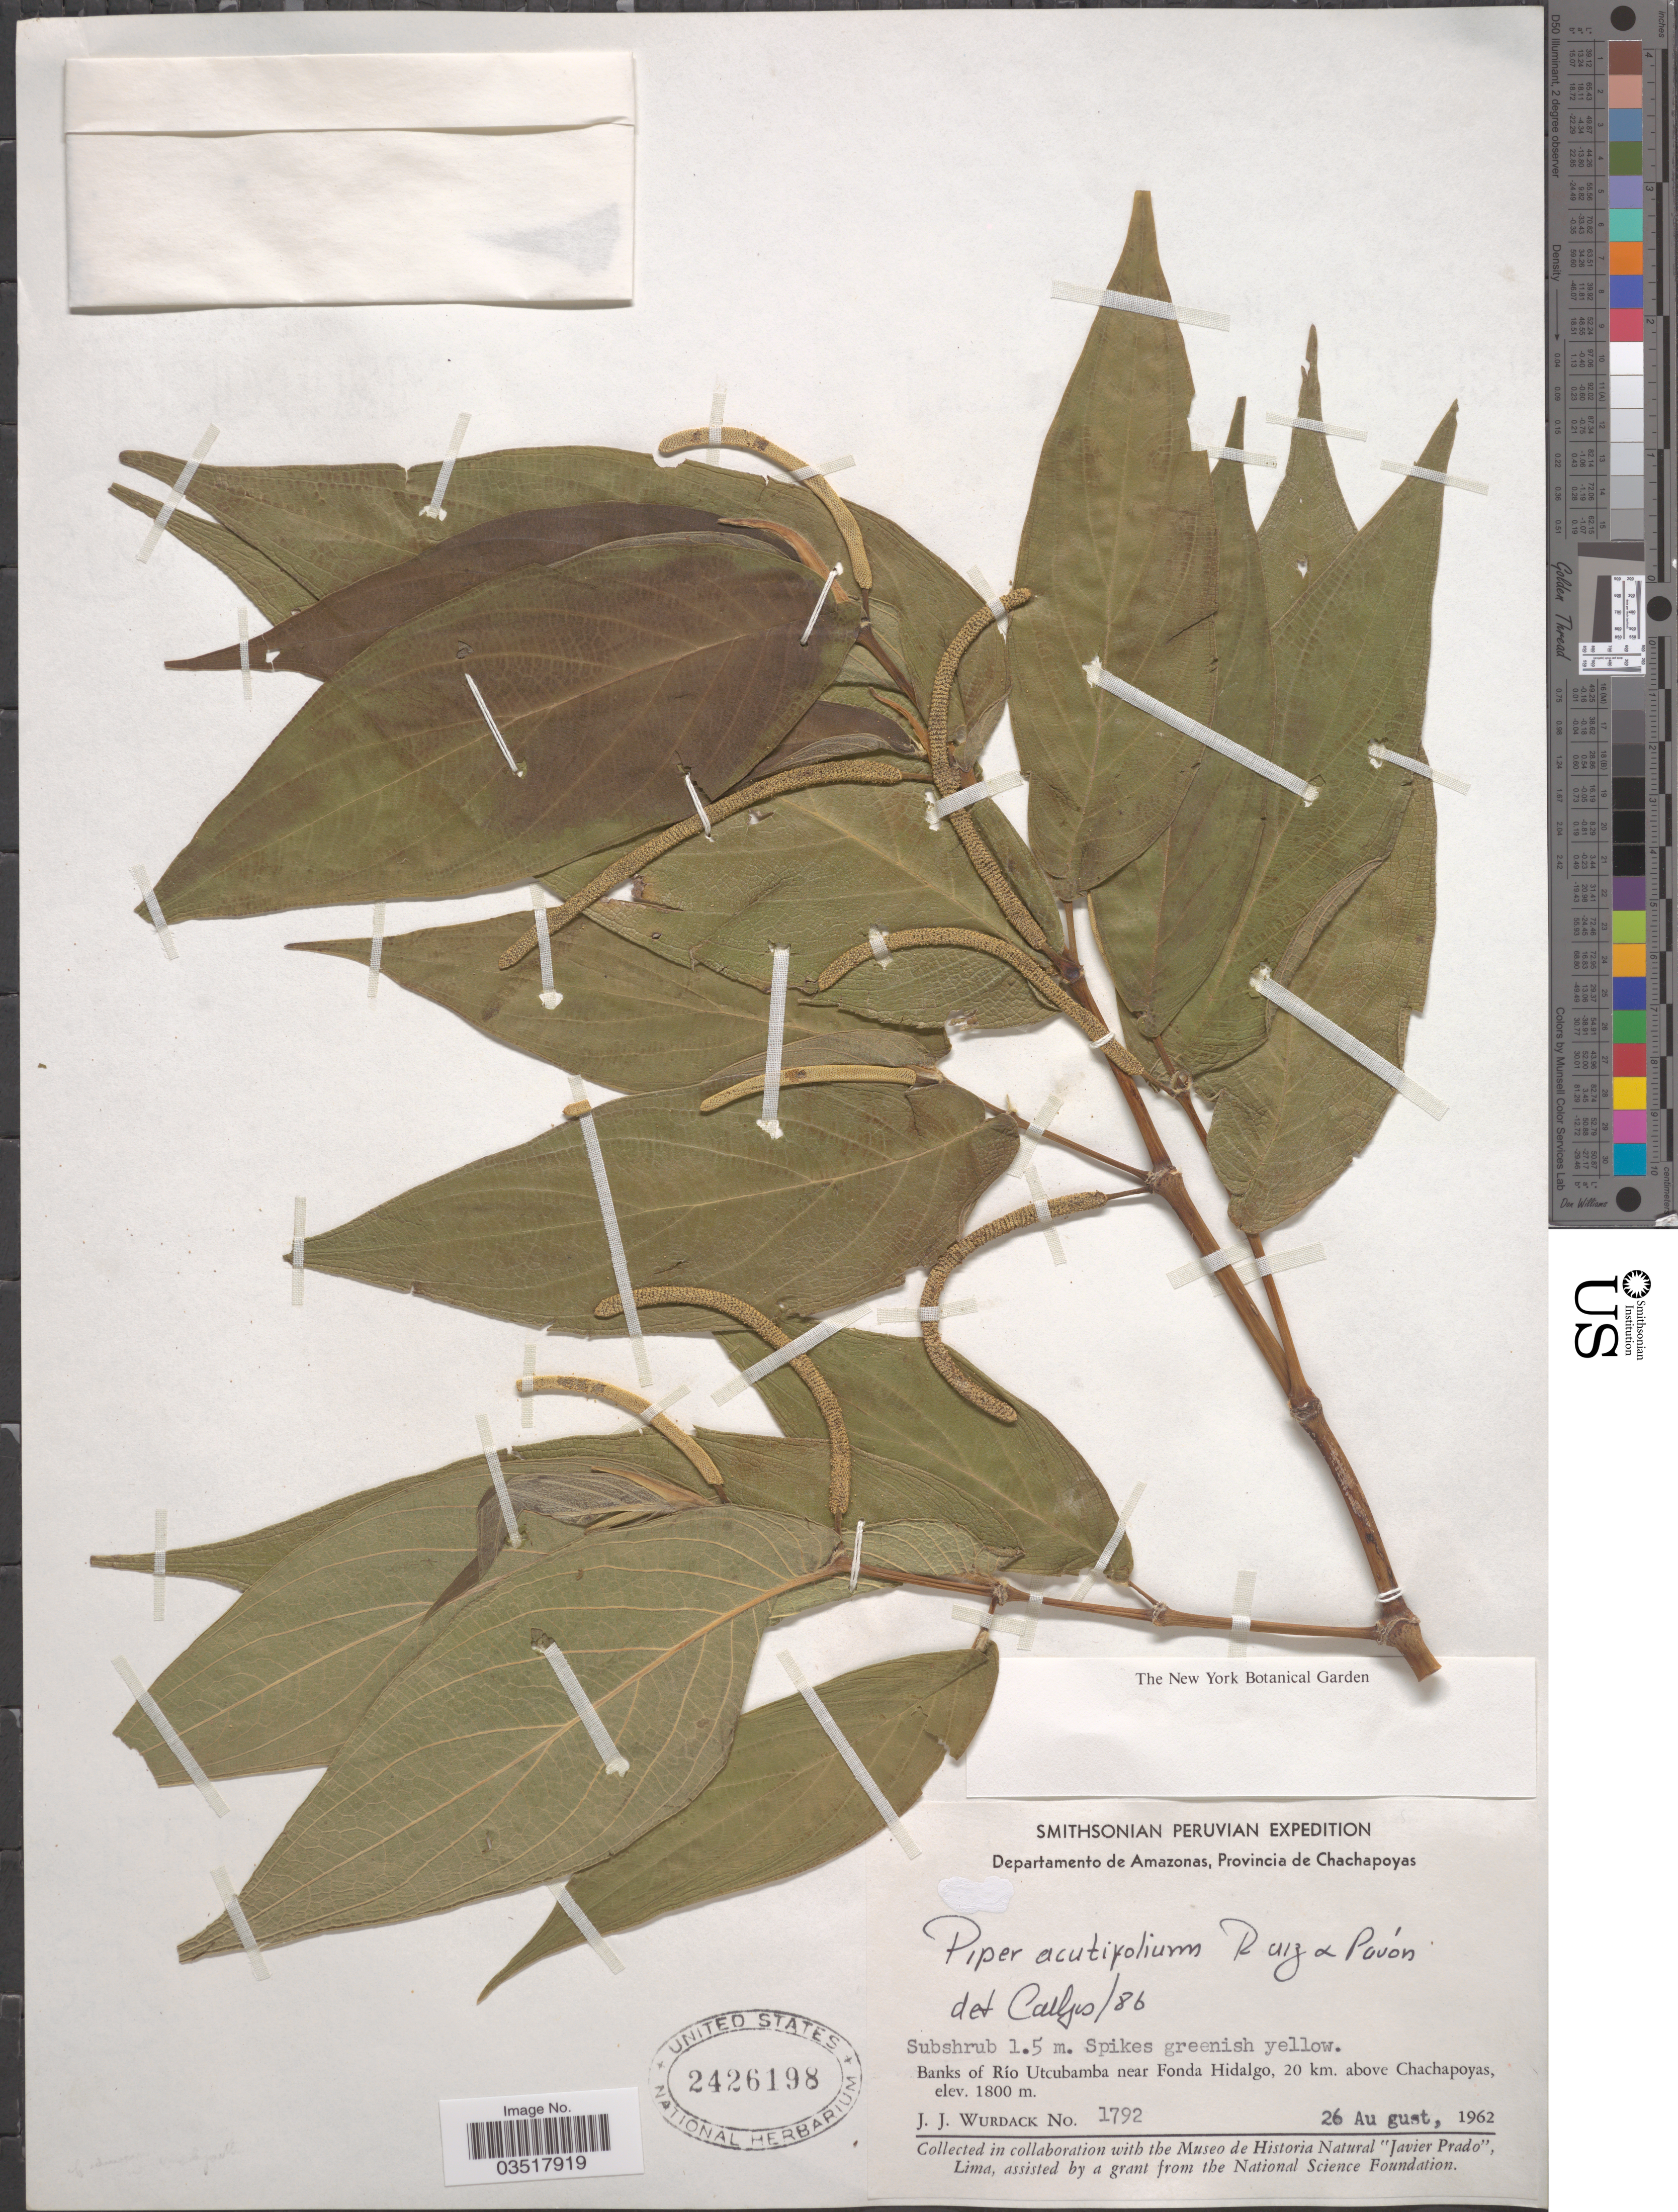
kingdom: Plantae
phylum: Tracheophyta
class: Magnoliopsida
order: Piperales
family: Piperaceae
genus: Piper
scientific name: Piper acutifolium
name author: Ruiz & Pav.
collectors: J. J. Wurdack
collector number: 1792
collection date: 1962-08-26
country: Peru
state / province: Amazonas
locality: Departamento de Amazonas, Provincia de Chachapoyas. Banks of Río Utcubamba near Fonda Hidalgo, 20 km. above Chachapoyas.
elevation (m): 1800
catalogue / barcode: US 2426198